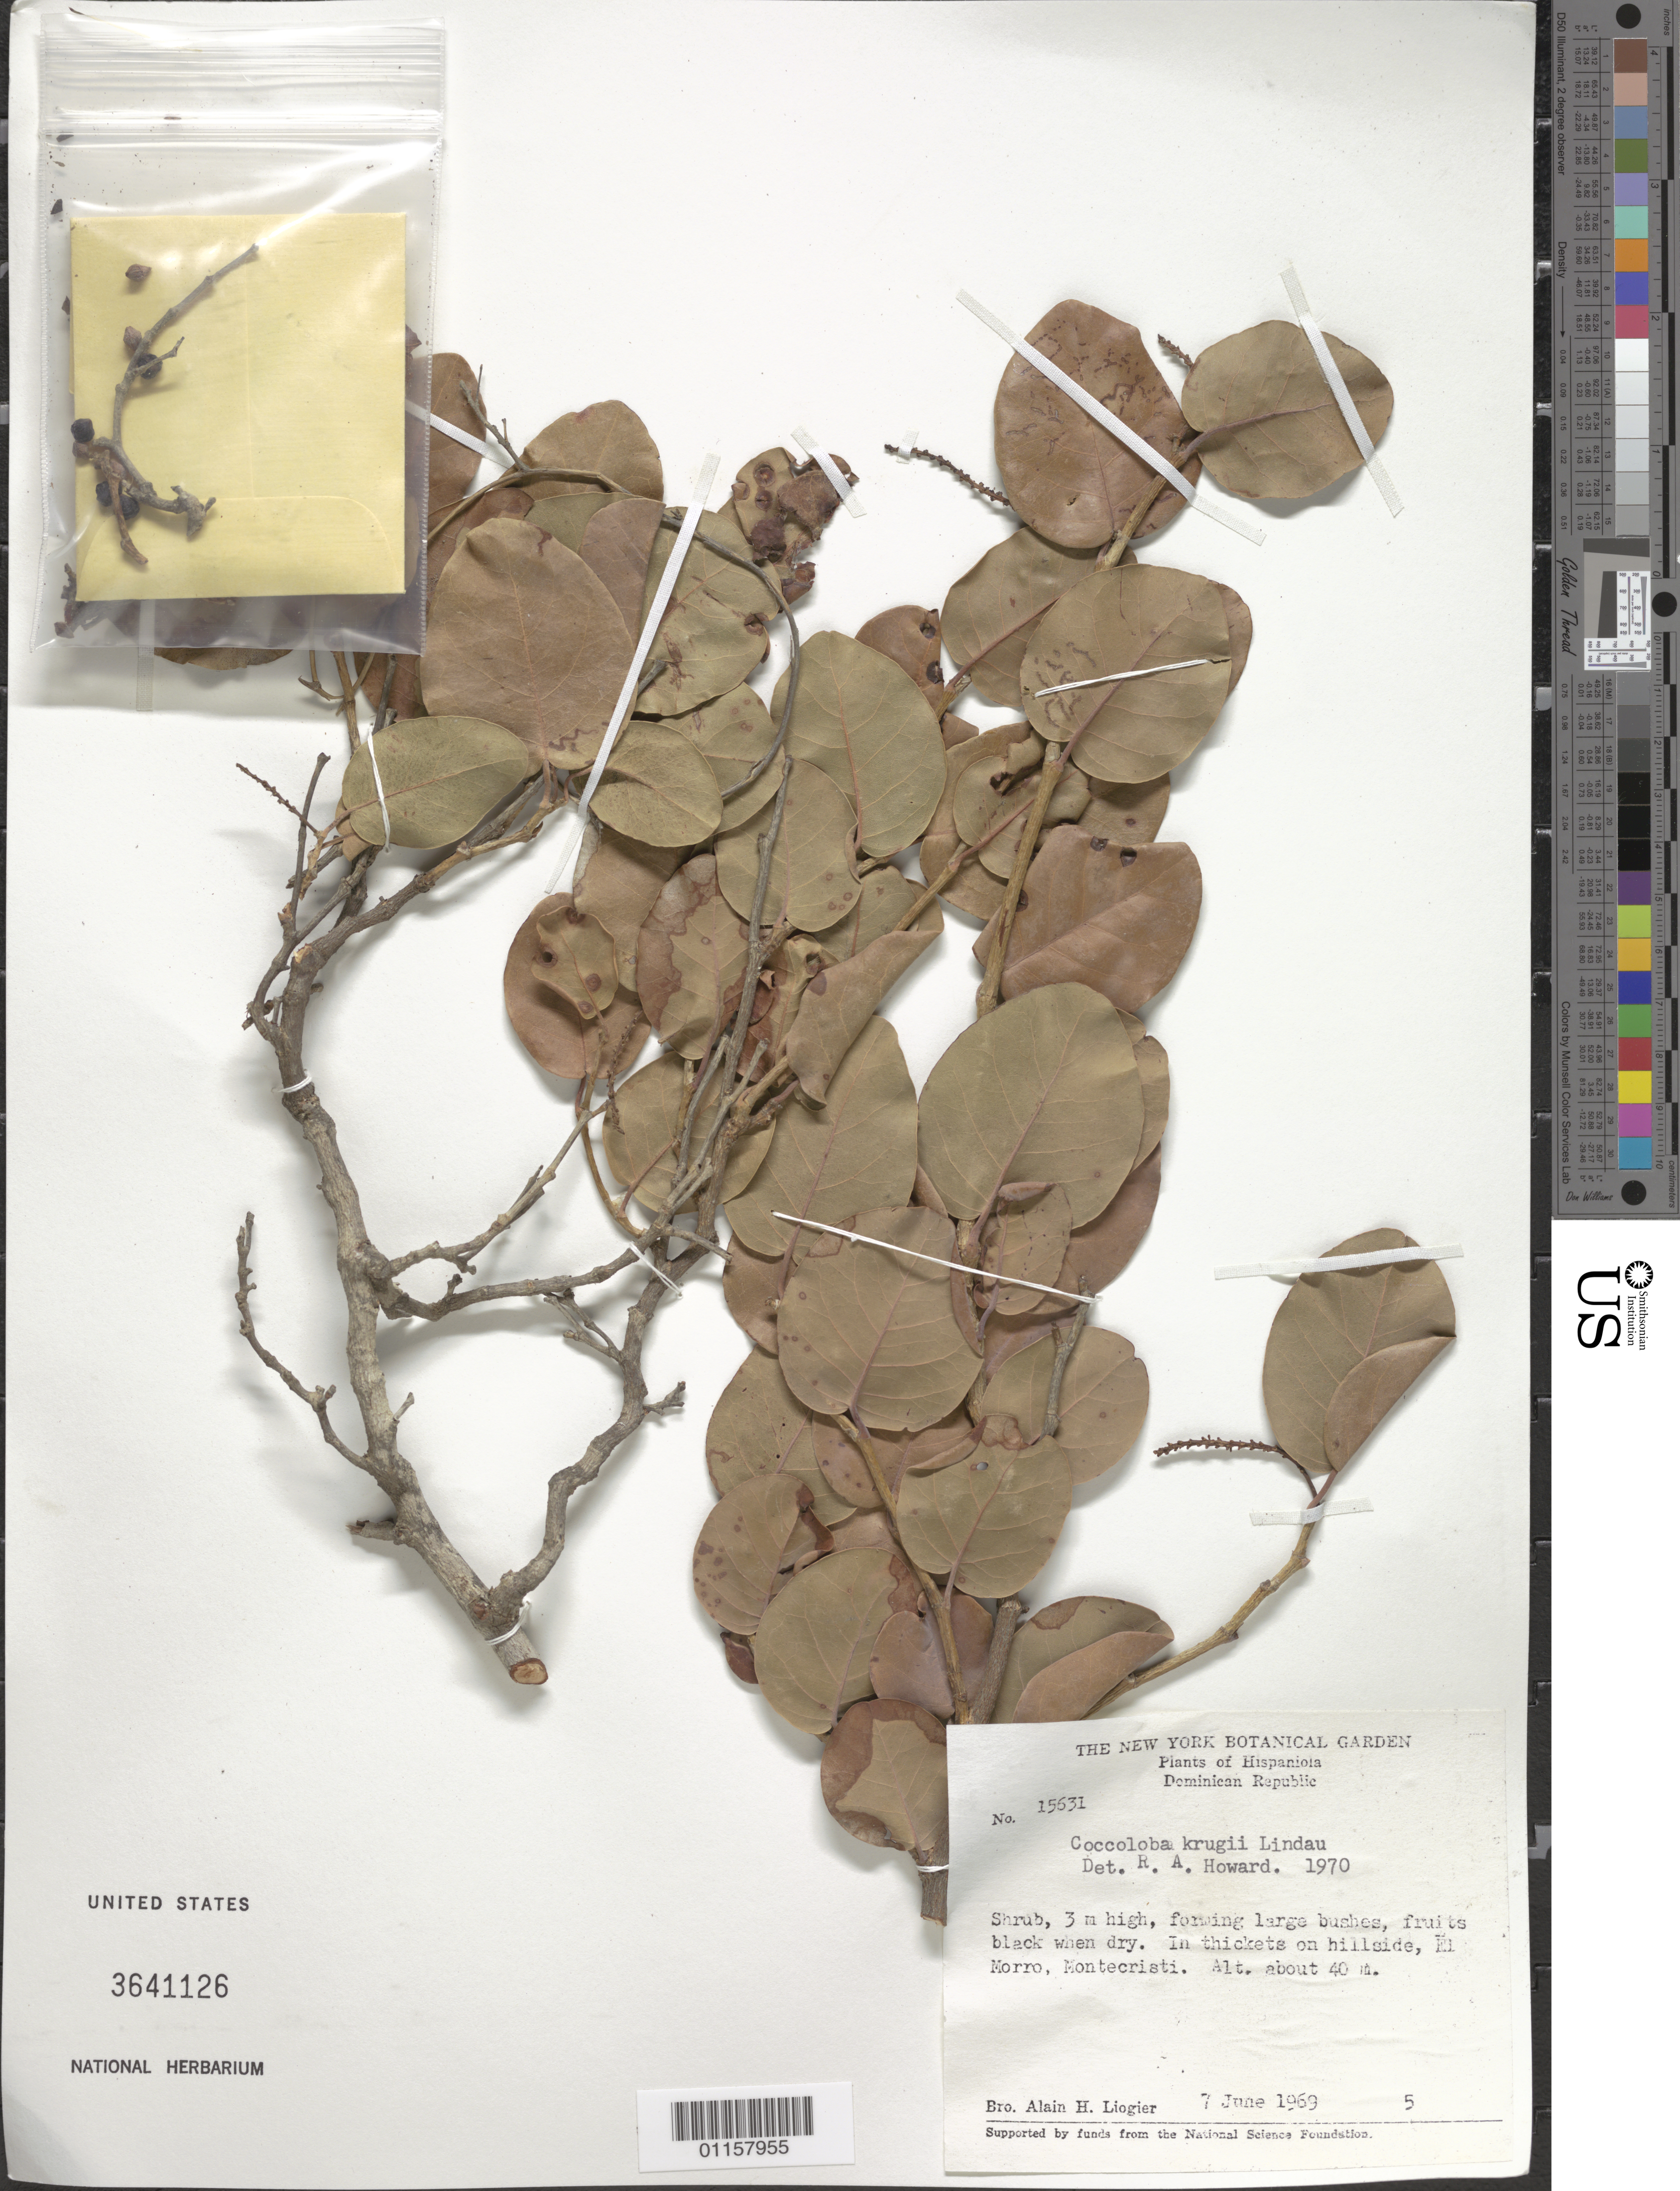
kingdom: Plantae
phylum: Tracheophyta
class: Magnoliopsida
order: Caryophyllales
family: Polygonaceae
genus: Coccoloba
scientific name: Coccoloba krugii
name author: Lindau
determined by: Howard, R. A.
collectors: A. H. Liogier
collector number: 15631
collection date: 1969-06-07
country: Dominican Republic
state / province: Monte Cristi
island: Hispaniola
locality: El Morro, Montecristi.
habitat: In thickets on hillside.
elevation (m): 40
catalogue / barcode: US 3641126